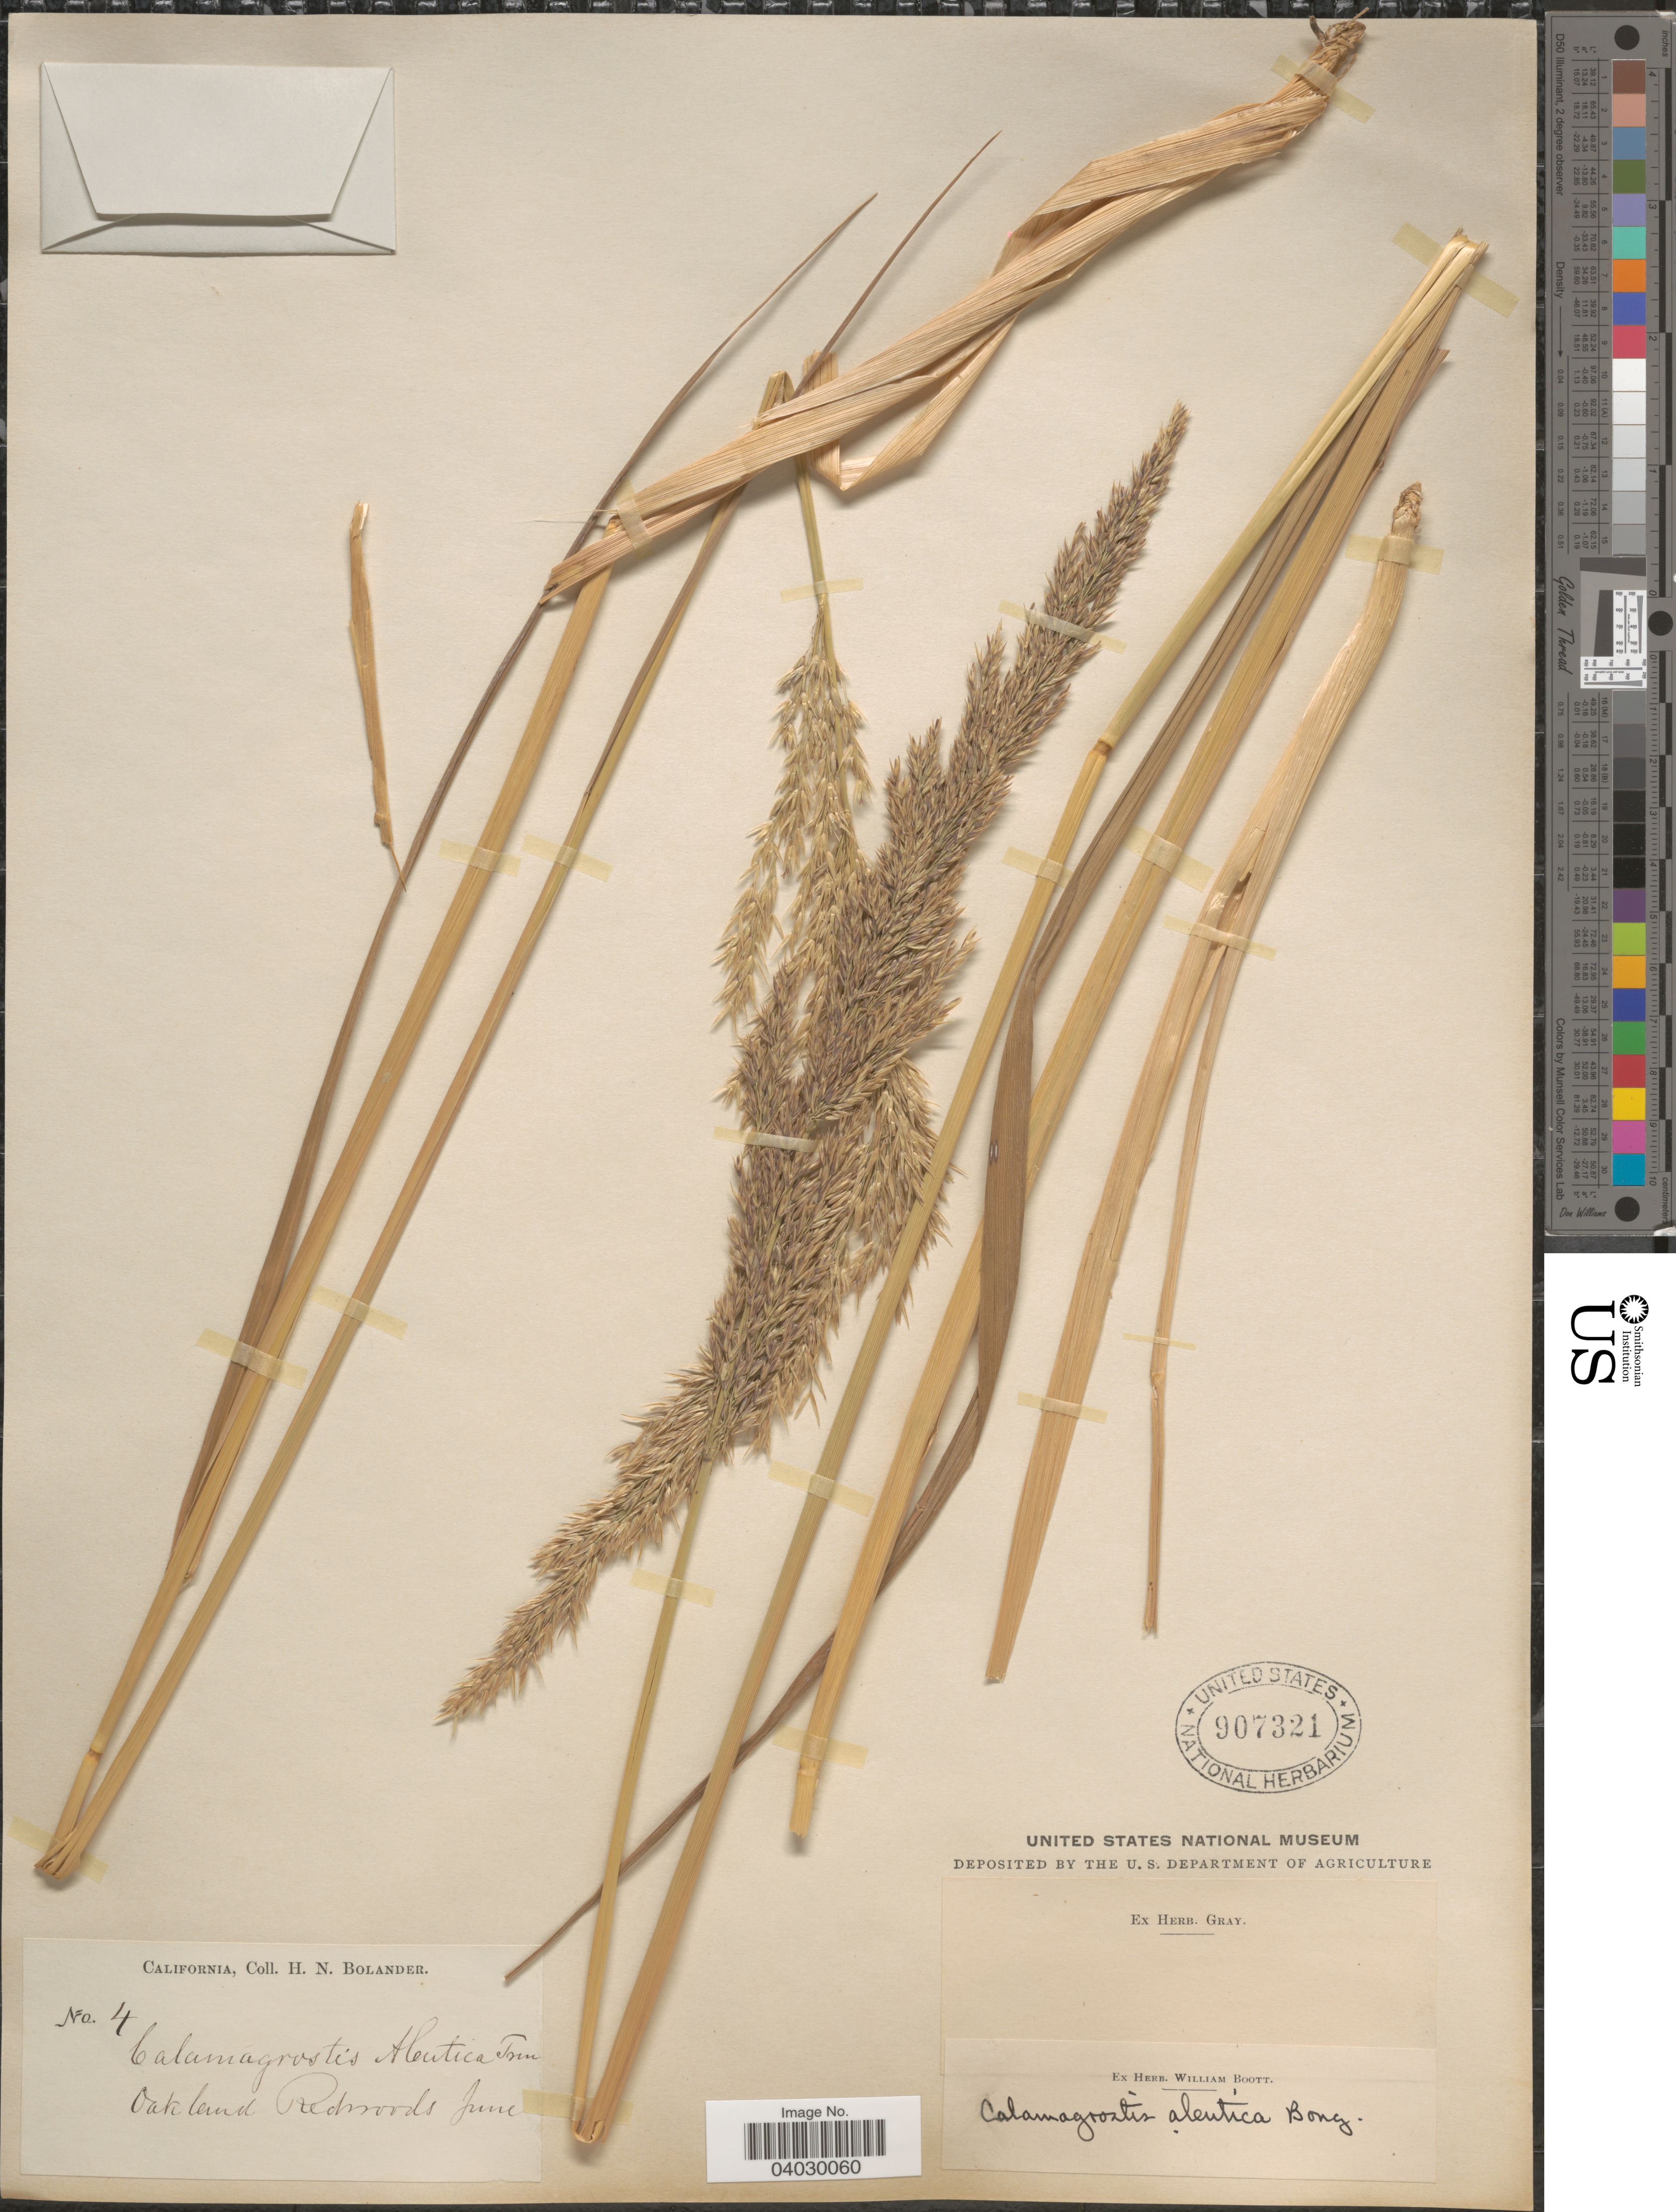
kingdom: Plantae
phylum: Tracheophyta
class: Liliopsida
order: Poales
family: Poaceae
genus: Calamagrostis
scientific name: Calamagrostis nutkaensis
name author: (J. Presl) Steud.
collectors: H. Bolander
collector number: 4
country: United States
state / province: California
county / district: Alameda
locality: Oakland Redwoods.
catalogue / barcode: US 907321